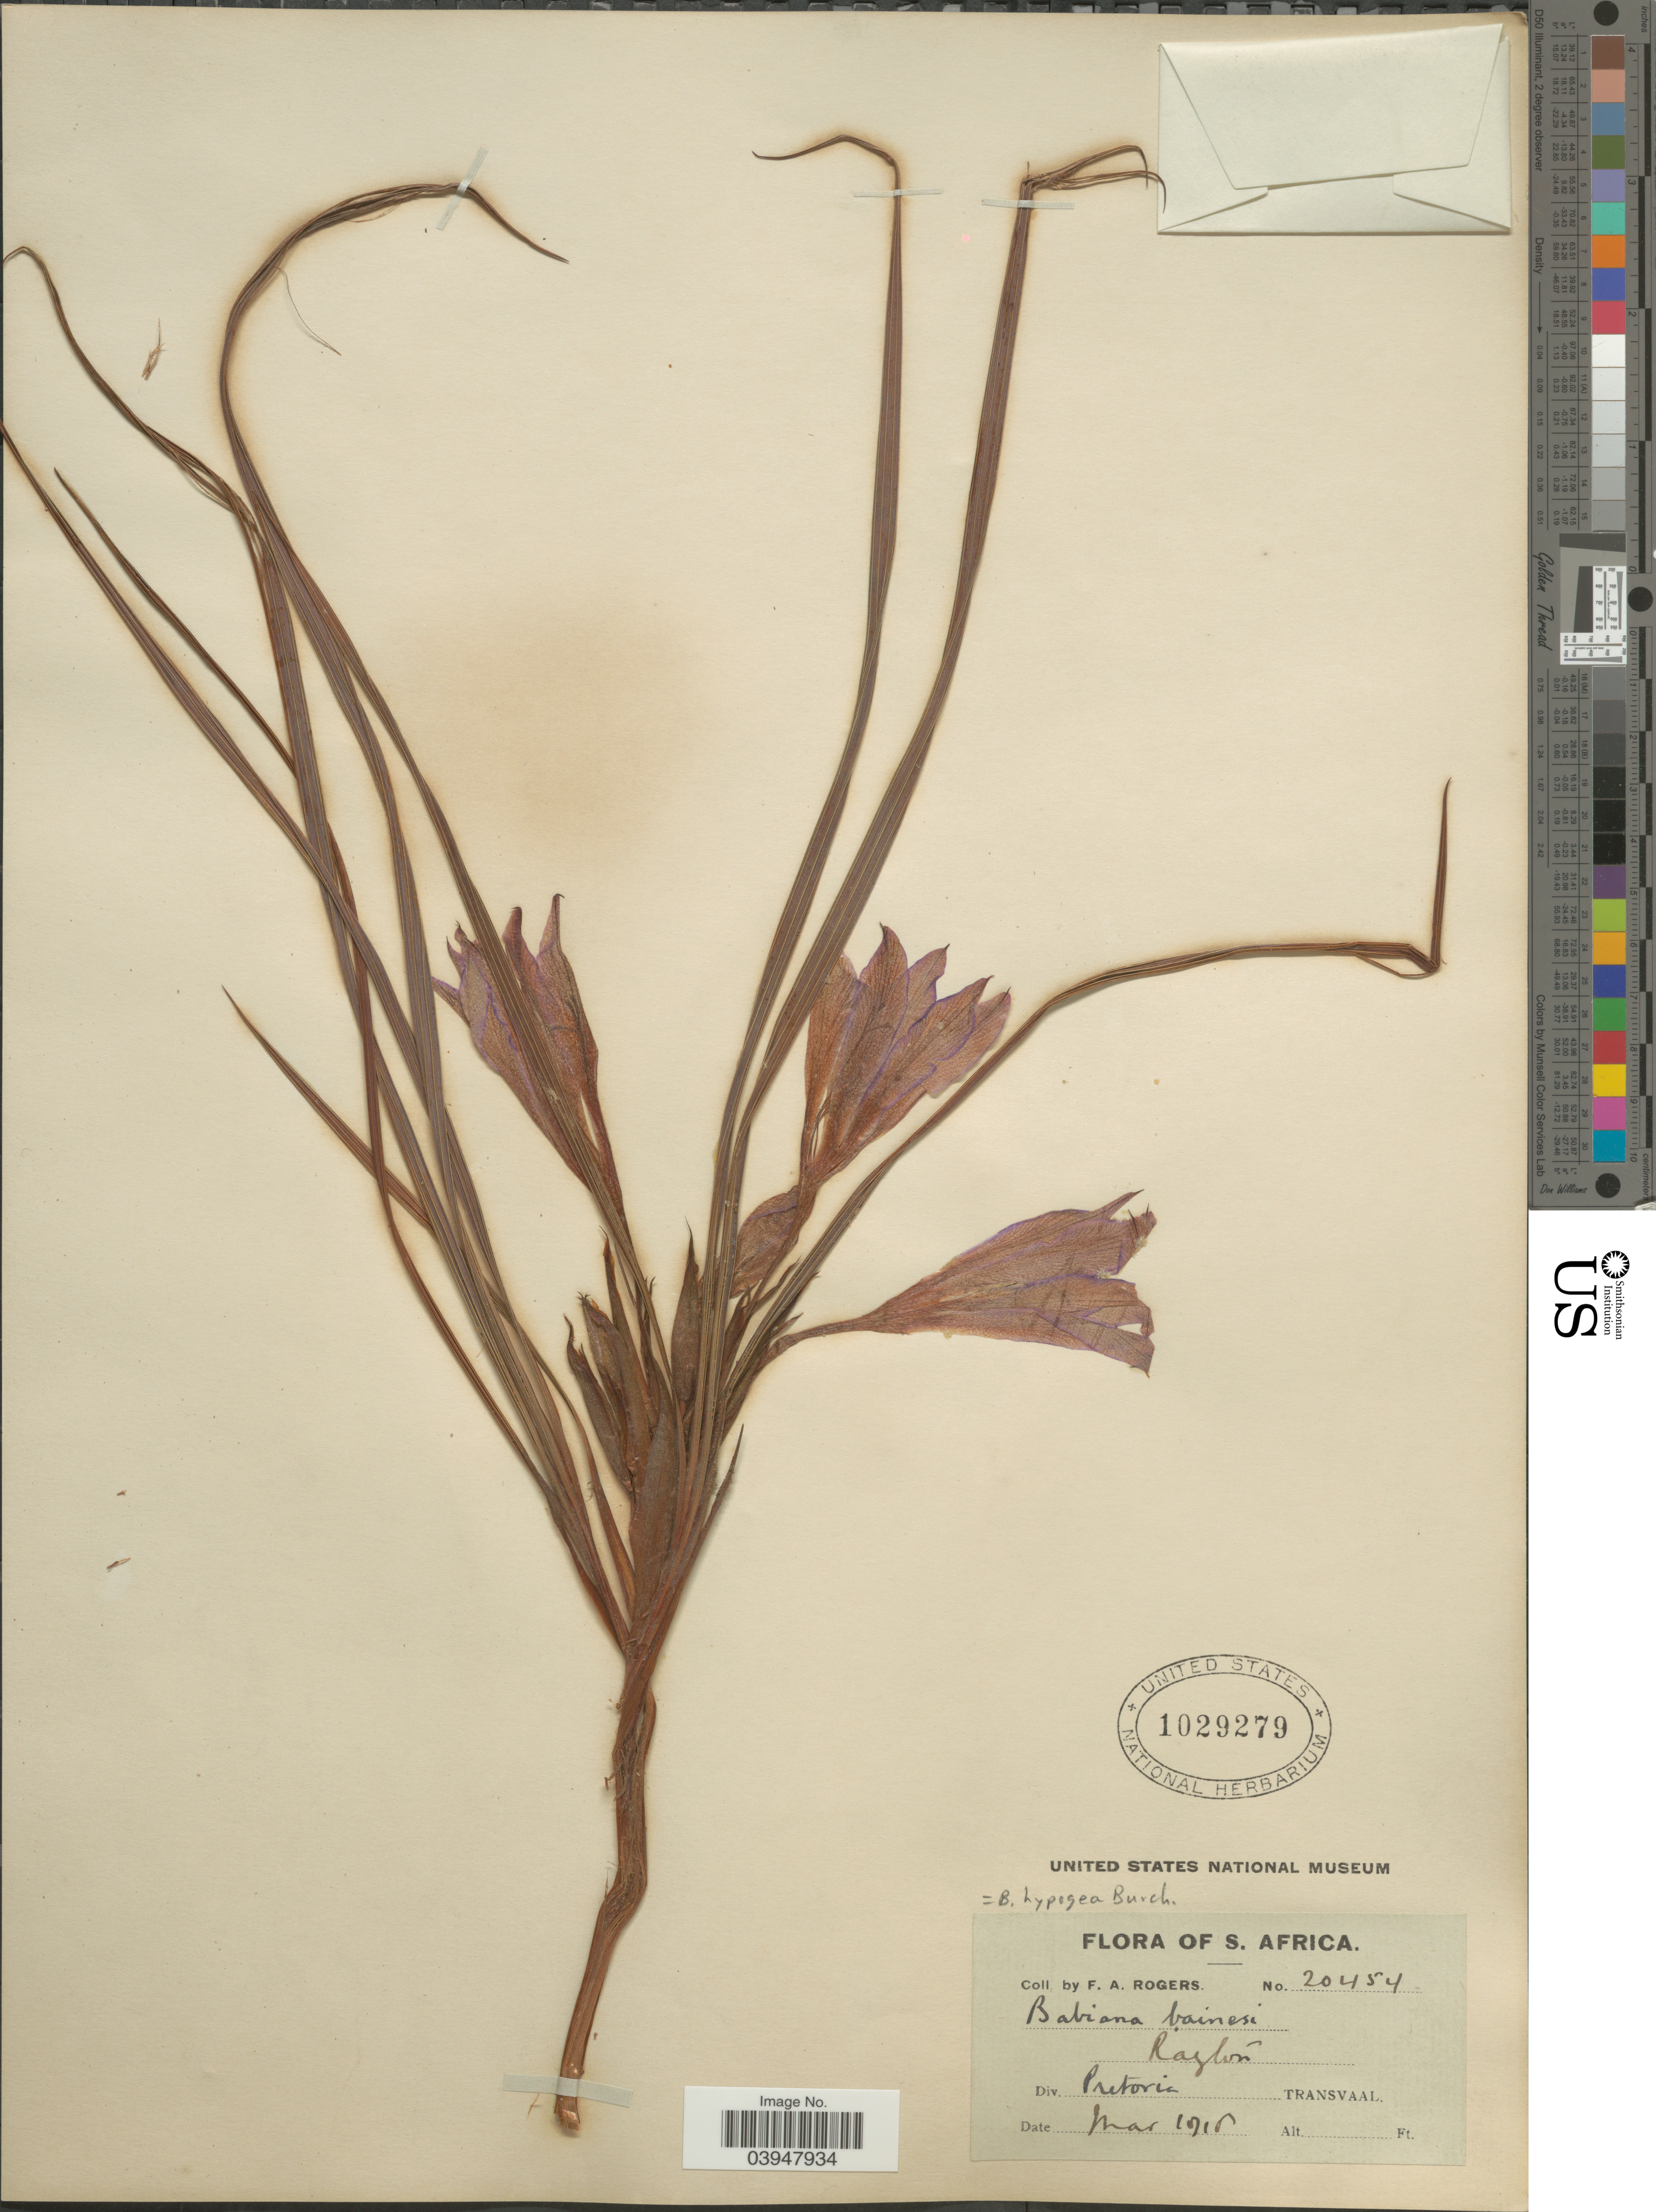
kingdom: Plantae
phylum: Tracheophyta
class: Liliopsida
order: Asparagales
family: Iridaceae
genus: Babiana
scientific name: Babiana hypogea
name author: Burch.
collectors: F. A. Rogers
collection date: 1916-03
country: South Africa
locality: Raglón. Div. Pretoria. Transvaal.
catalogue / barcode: US 1029279